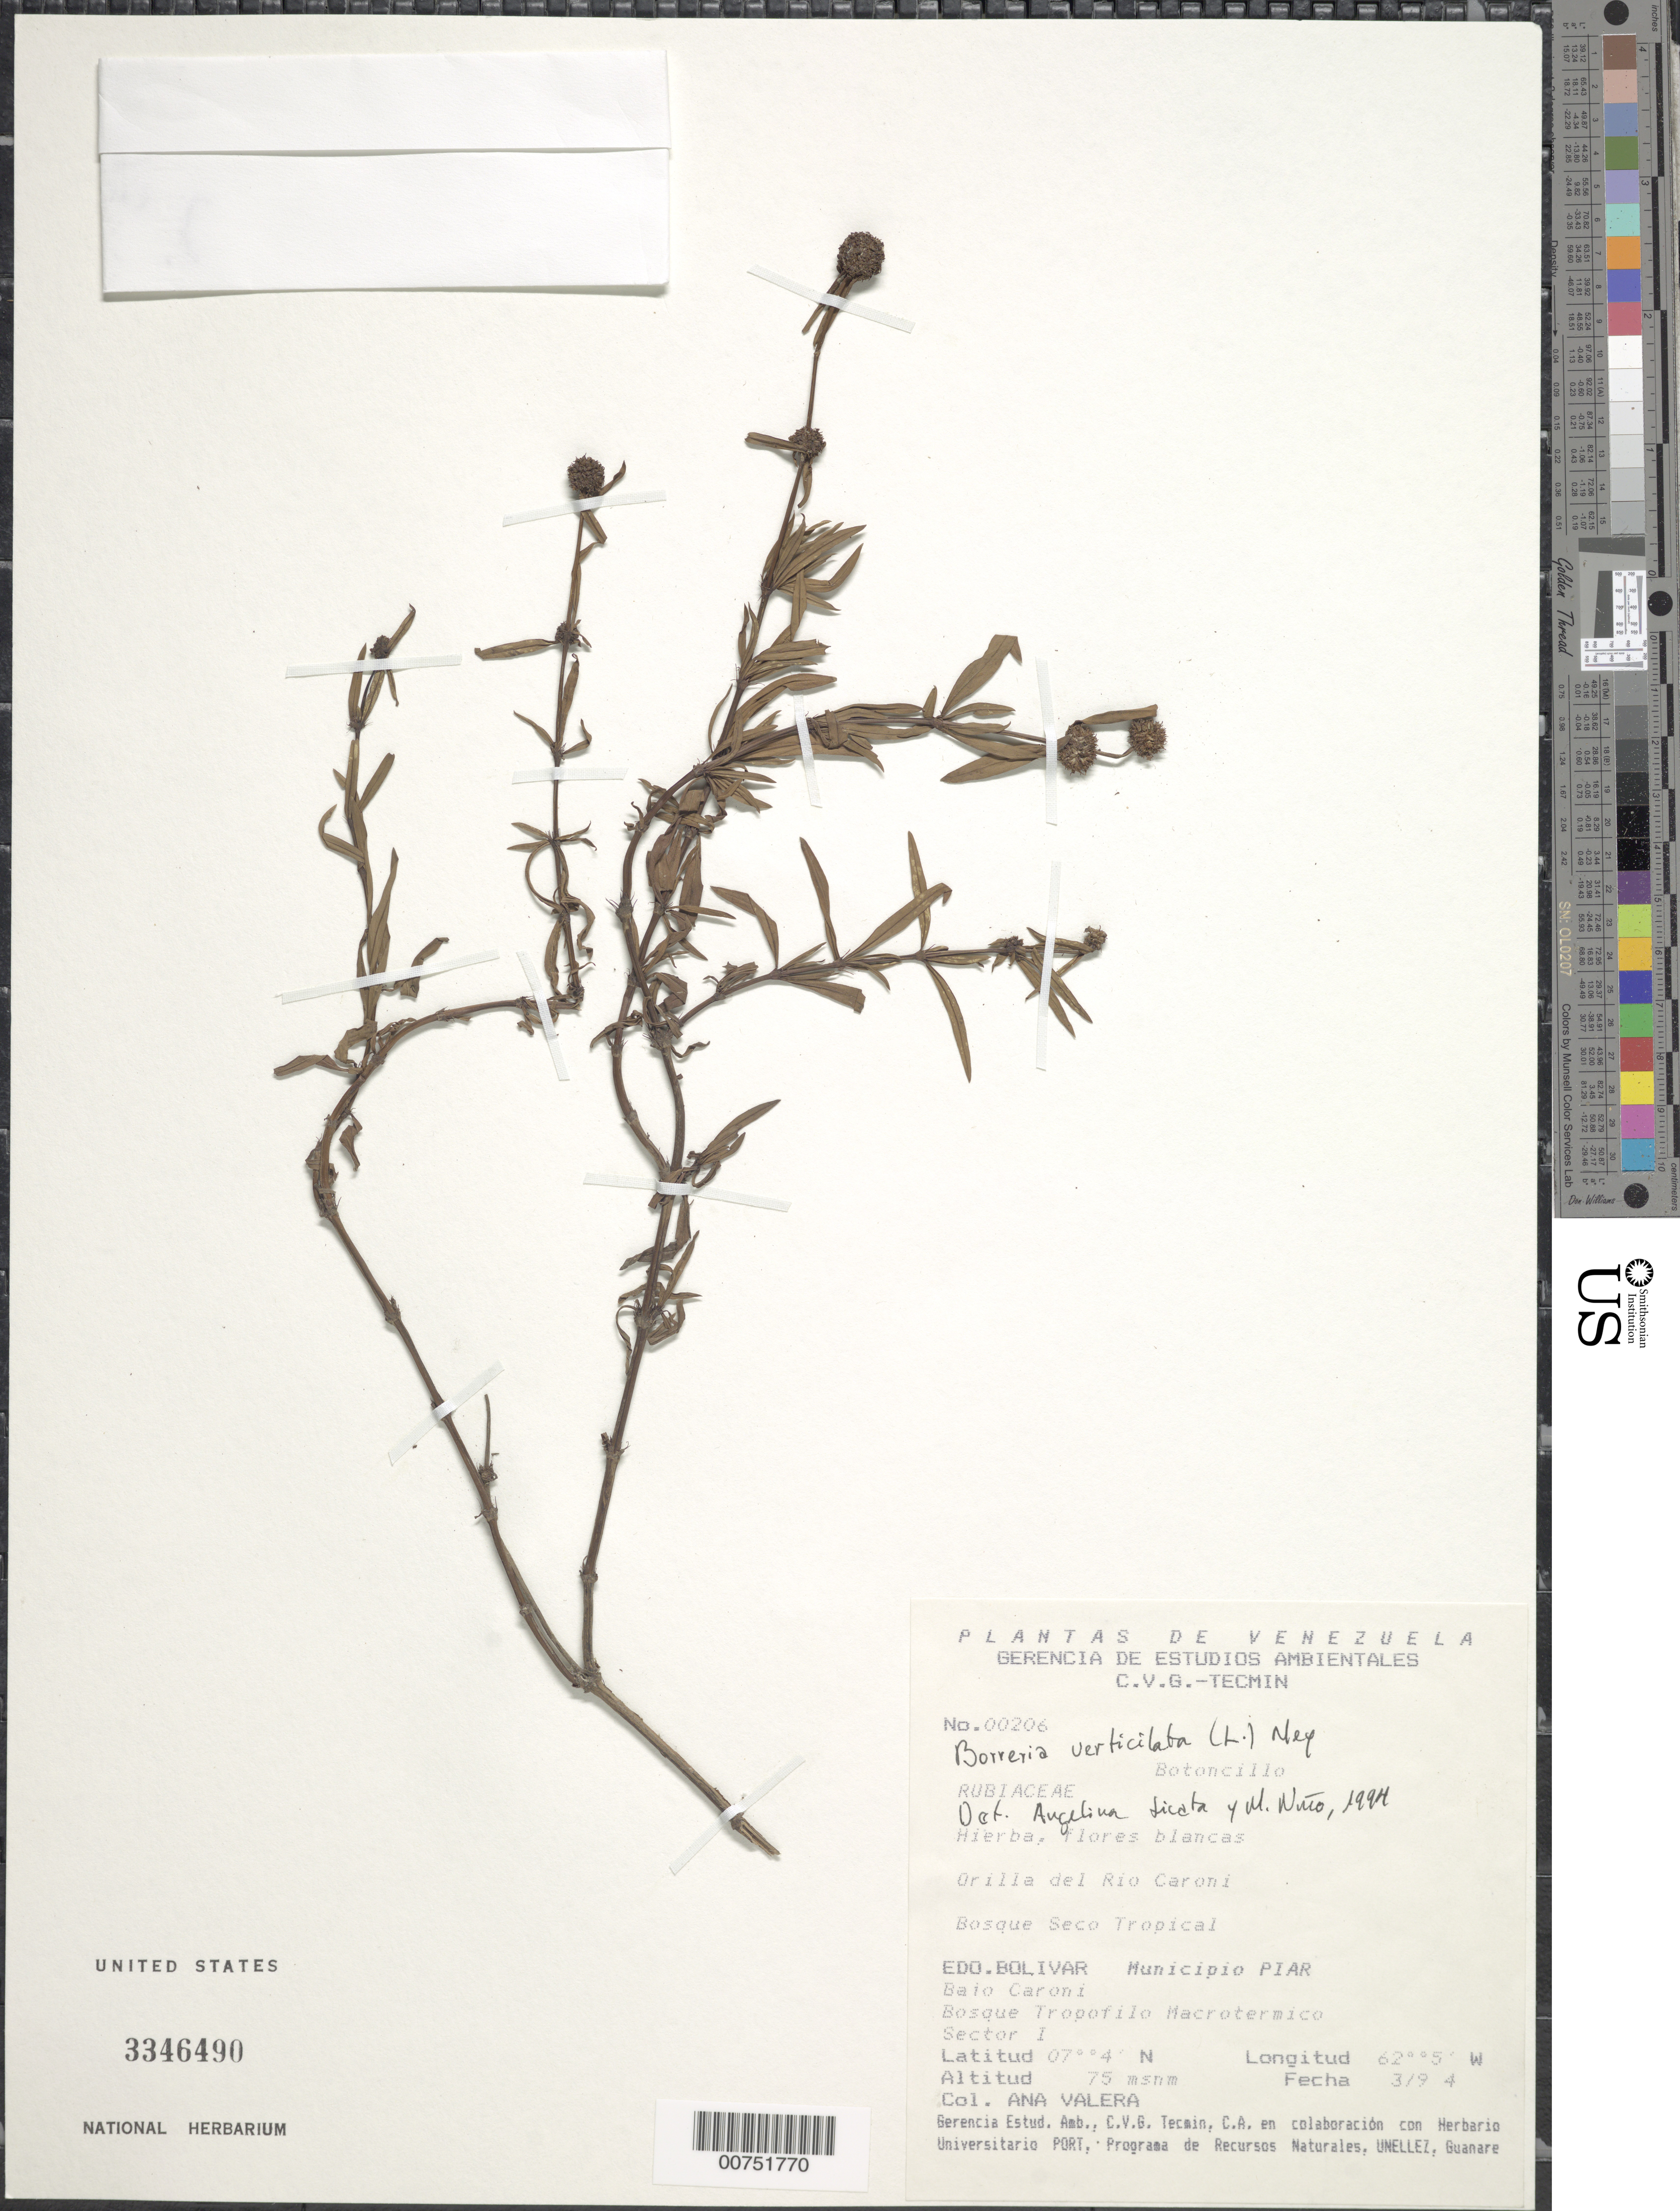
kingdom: Plantae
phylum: Tracheophyta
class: Magnoliopsida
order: Gentianales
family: Rubiaceae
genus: Borreria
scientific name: Borreria verticillata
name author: (L.) G. Mey.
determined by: Licata, A.; Niño, S. M.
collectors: A. Valera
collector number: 206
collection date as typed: Mar-94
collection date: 1994-03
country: Venezuela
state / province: Bolívar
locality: Mun. Piar, Bajo Caroní, sector I; Río Caroní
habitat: Bosque seco tropical; bosque tropofilo macrotermico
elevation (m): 75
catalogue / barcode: US 3346490